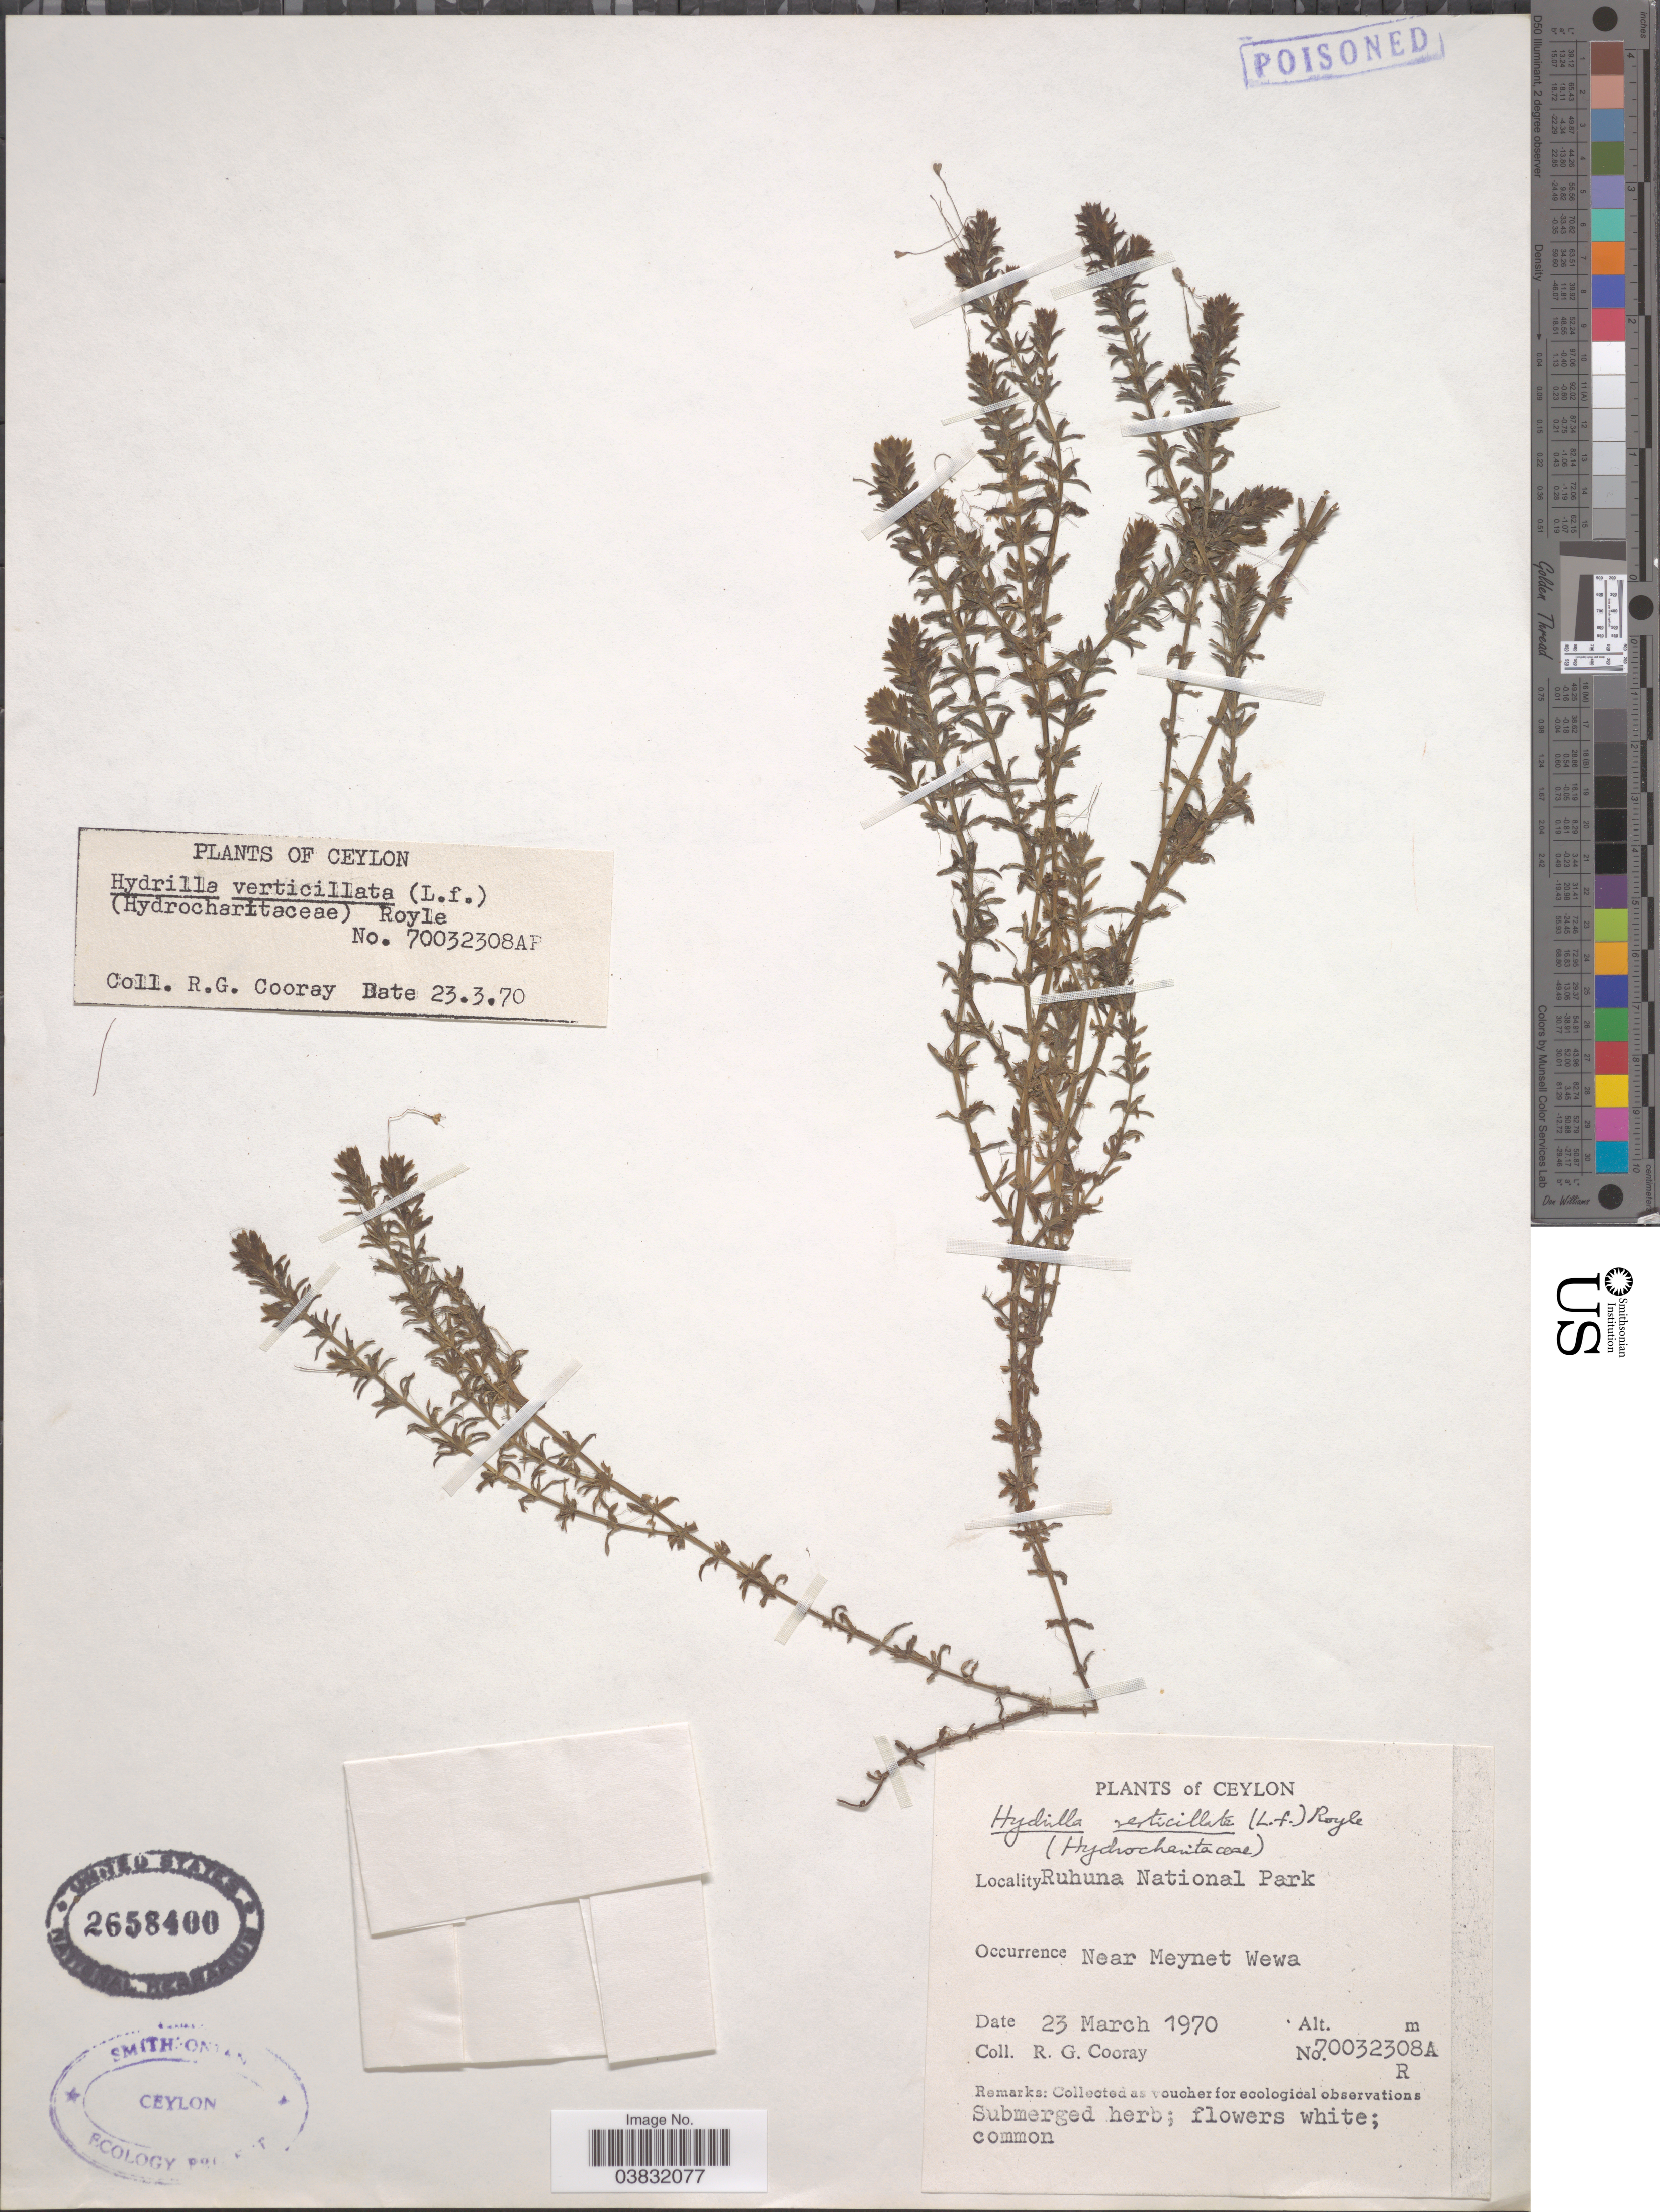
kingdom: Plantae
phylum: Tracheophyta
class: Liliopsida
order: Alismatales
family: Hydrocharitaceae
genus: Hydrilla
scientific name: Hydrilla verticillata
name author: (L. f.) Royle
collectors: R. Cooray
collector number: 70032308AR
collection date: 1970-03-23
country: Sri Lanka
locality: Ceylon. Ruhuna National Park. Near Meynet Wewa.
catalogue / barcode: US 2658400